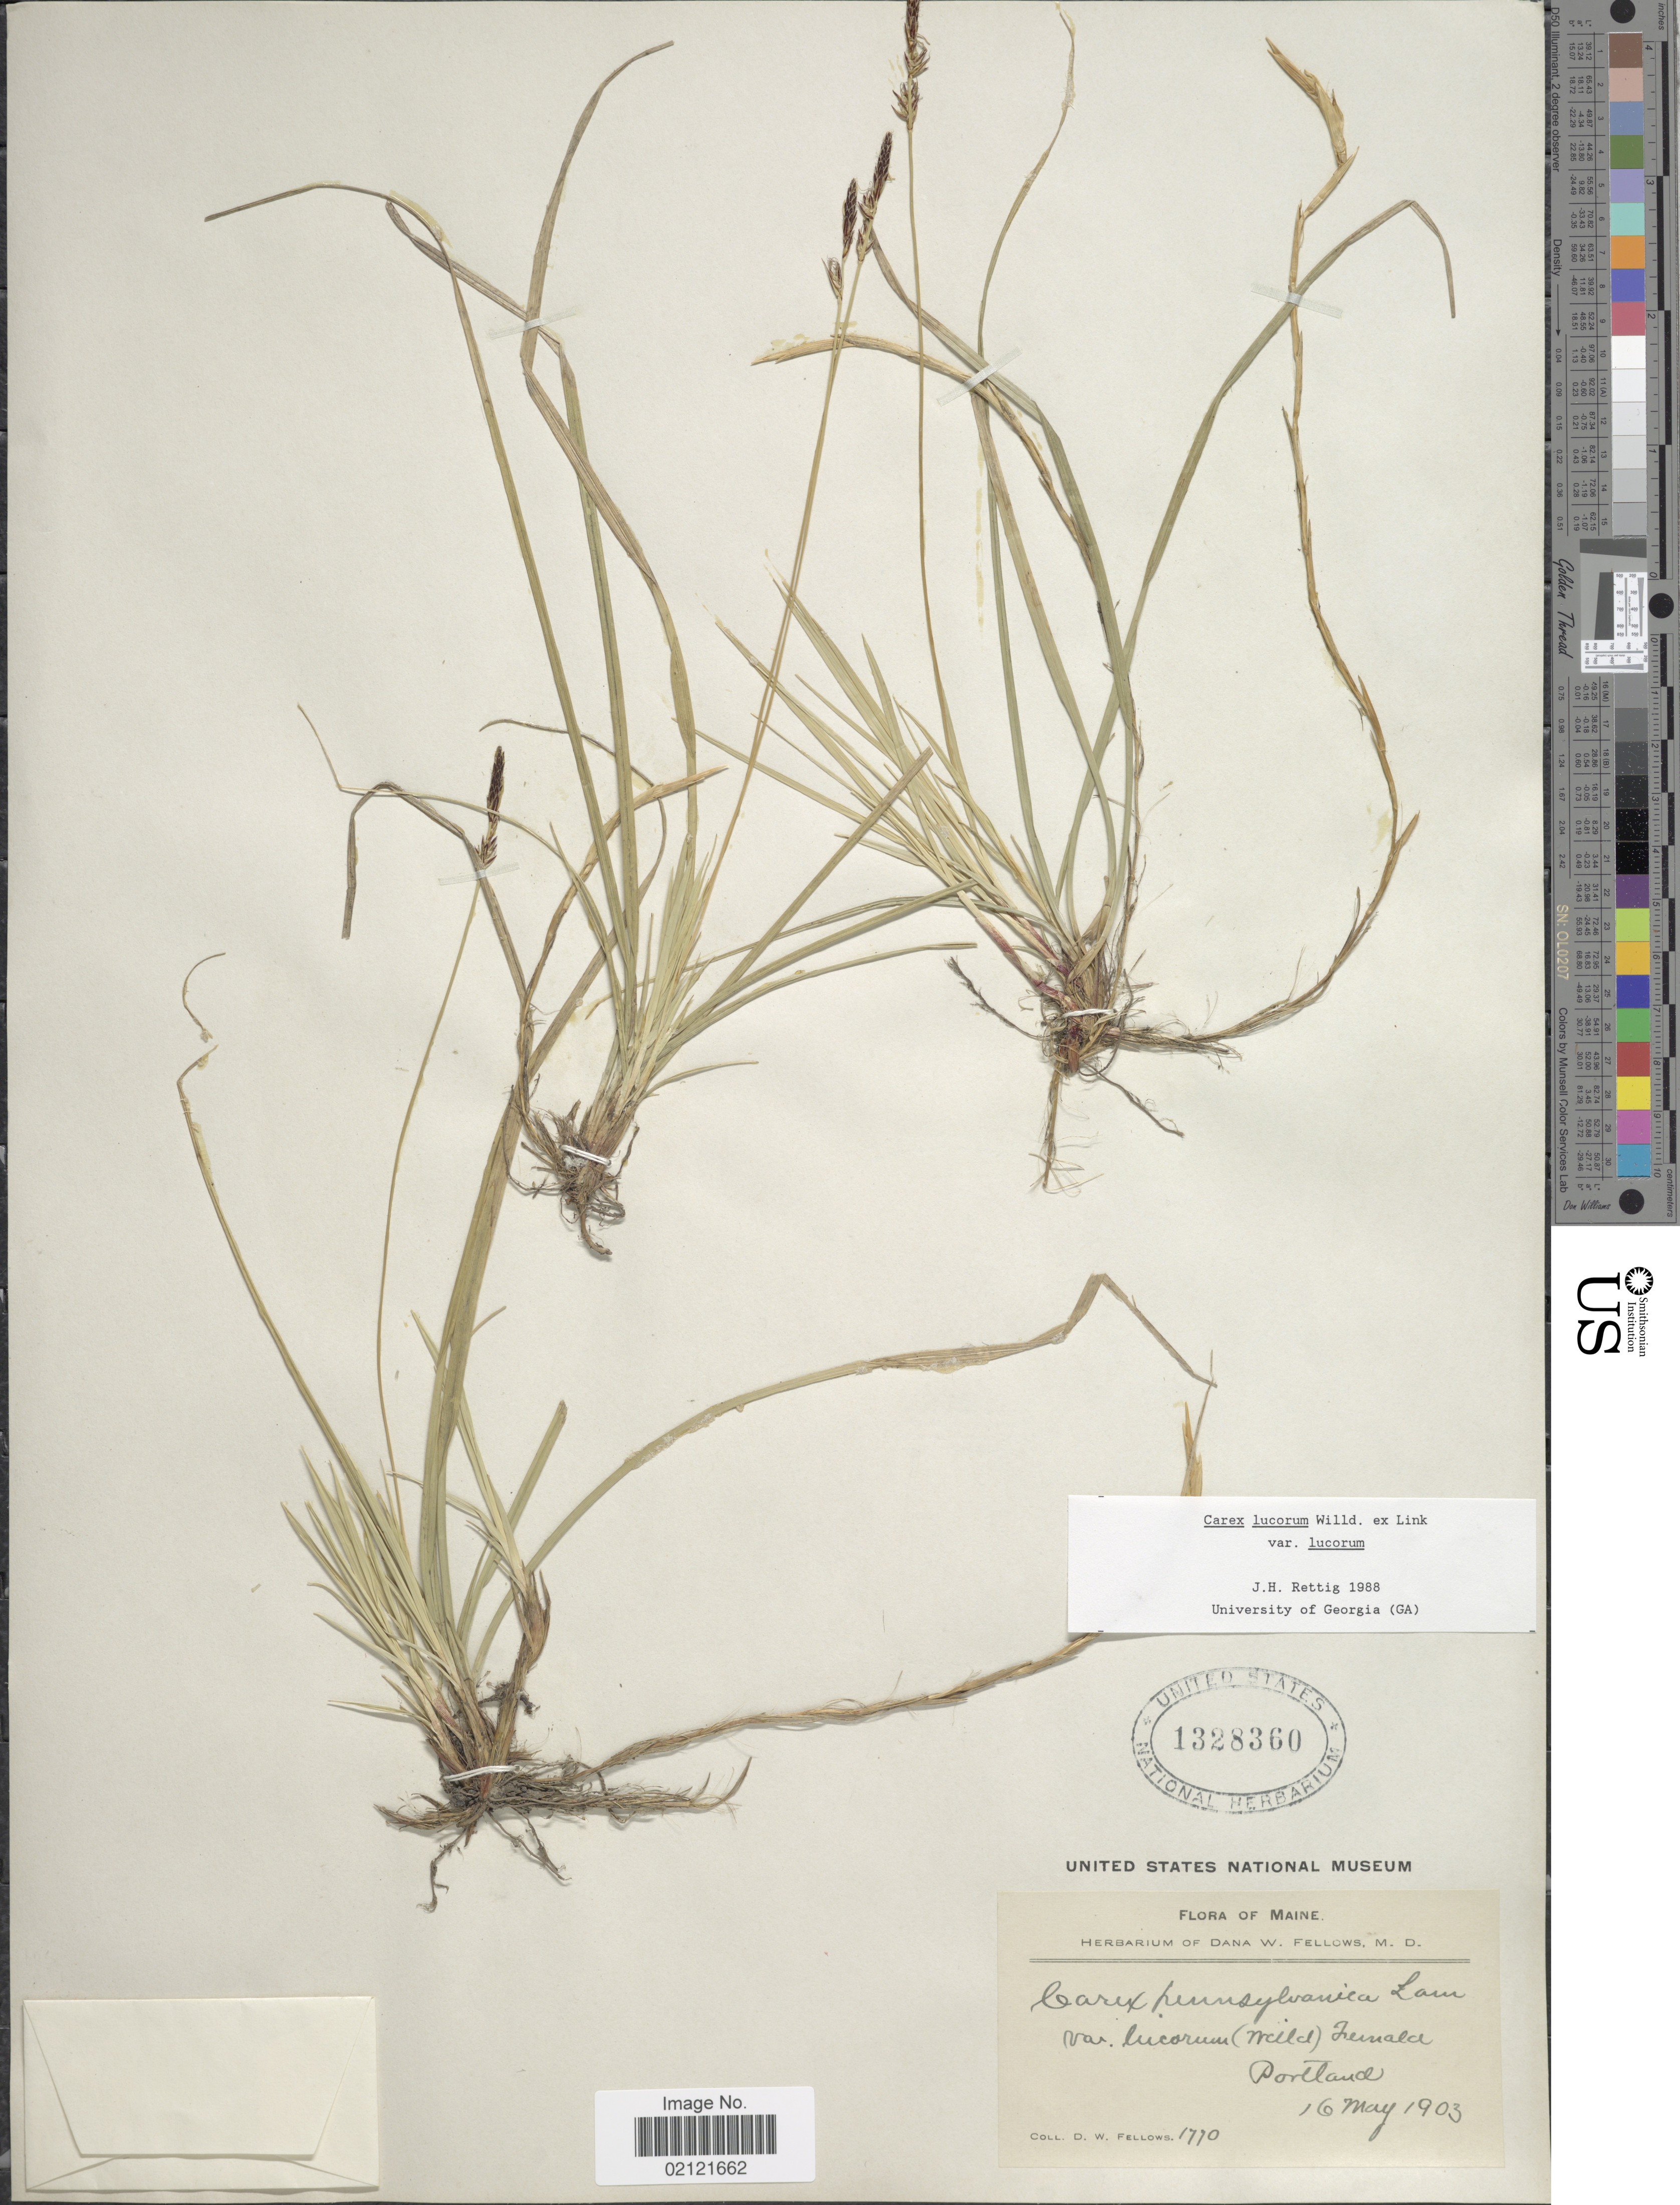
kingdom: Plantae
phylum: Tracheophyta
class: Liliopsida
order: Poales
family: Cyperaceae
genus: Carex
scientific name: Carex lucorum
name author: Willd.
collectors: D. W. Fellows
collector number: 1770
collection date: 1903-05-16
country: United States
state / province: Maine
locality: Portland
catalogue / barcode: US 1328360